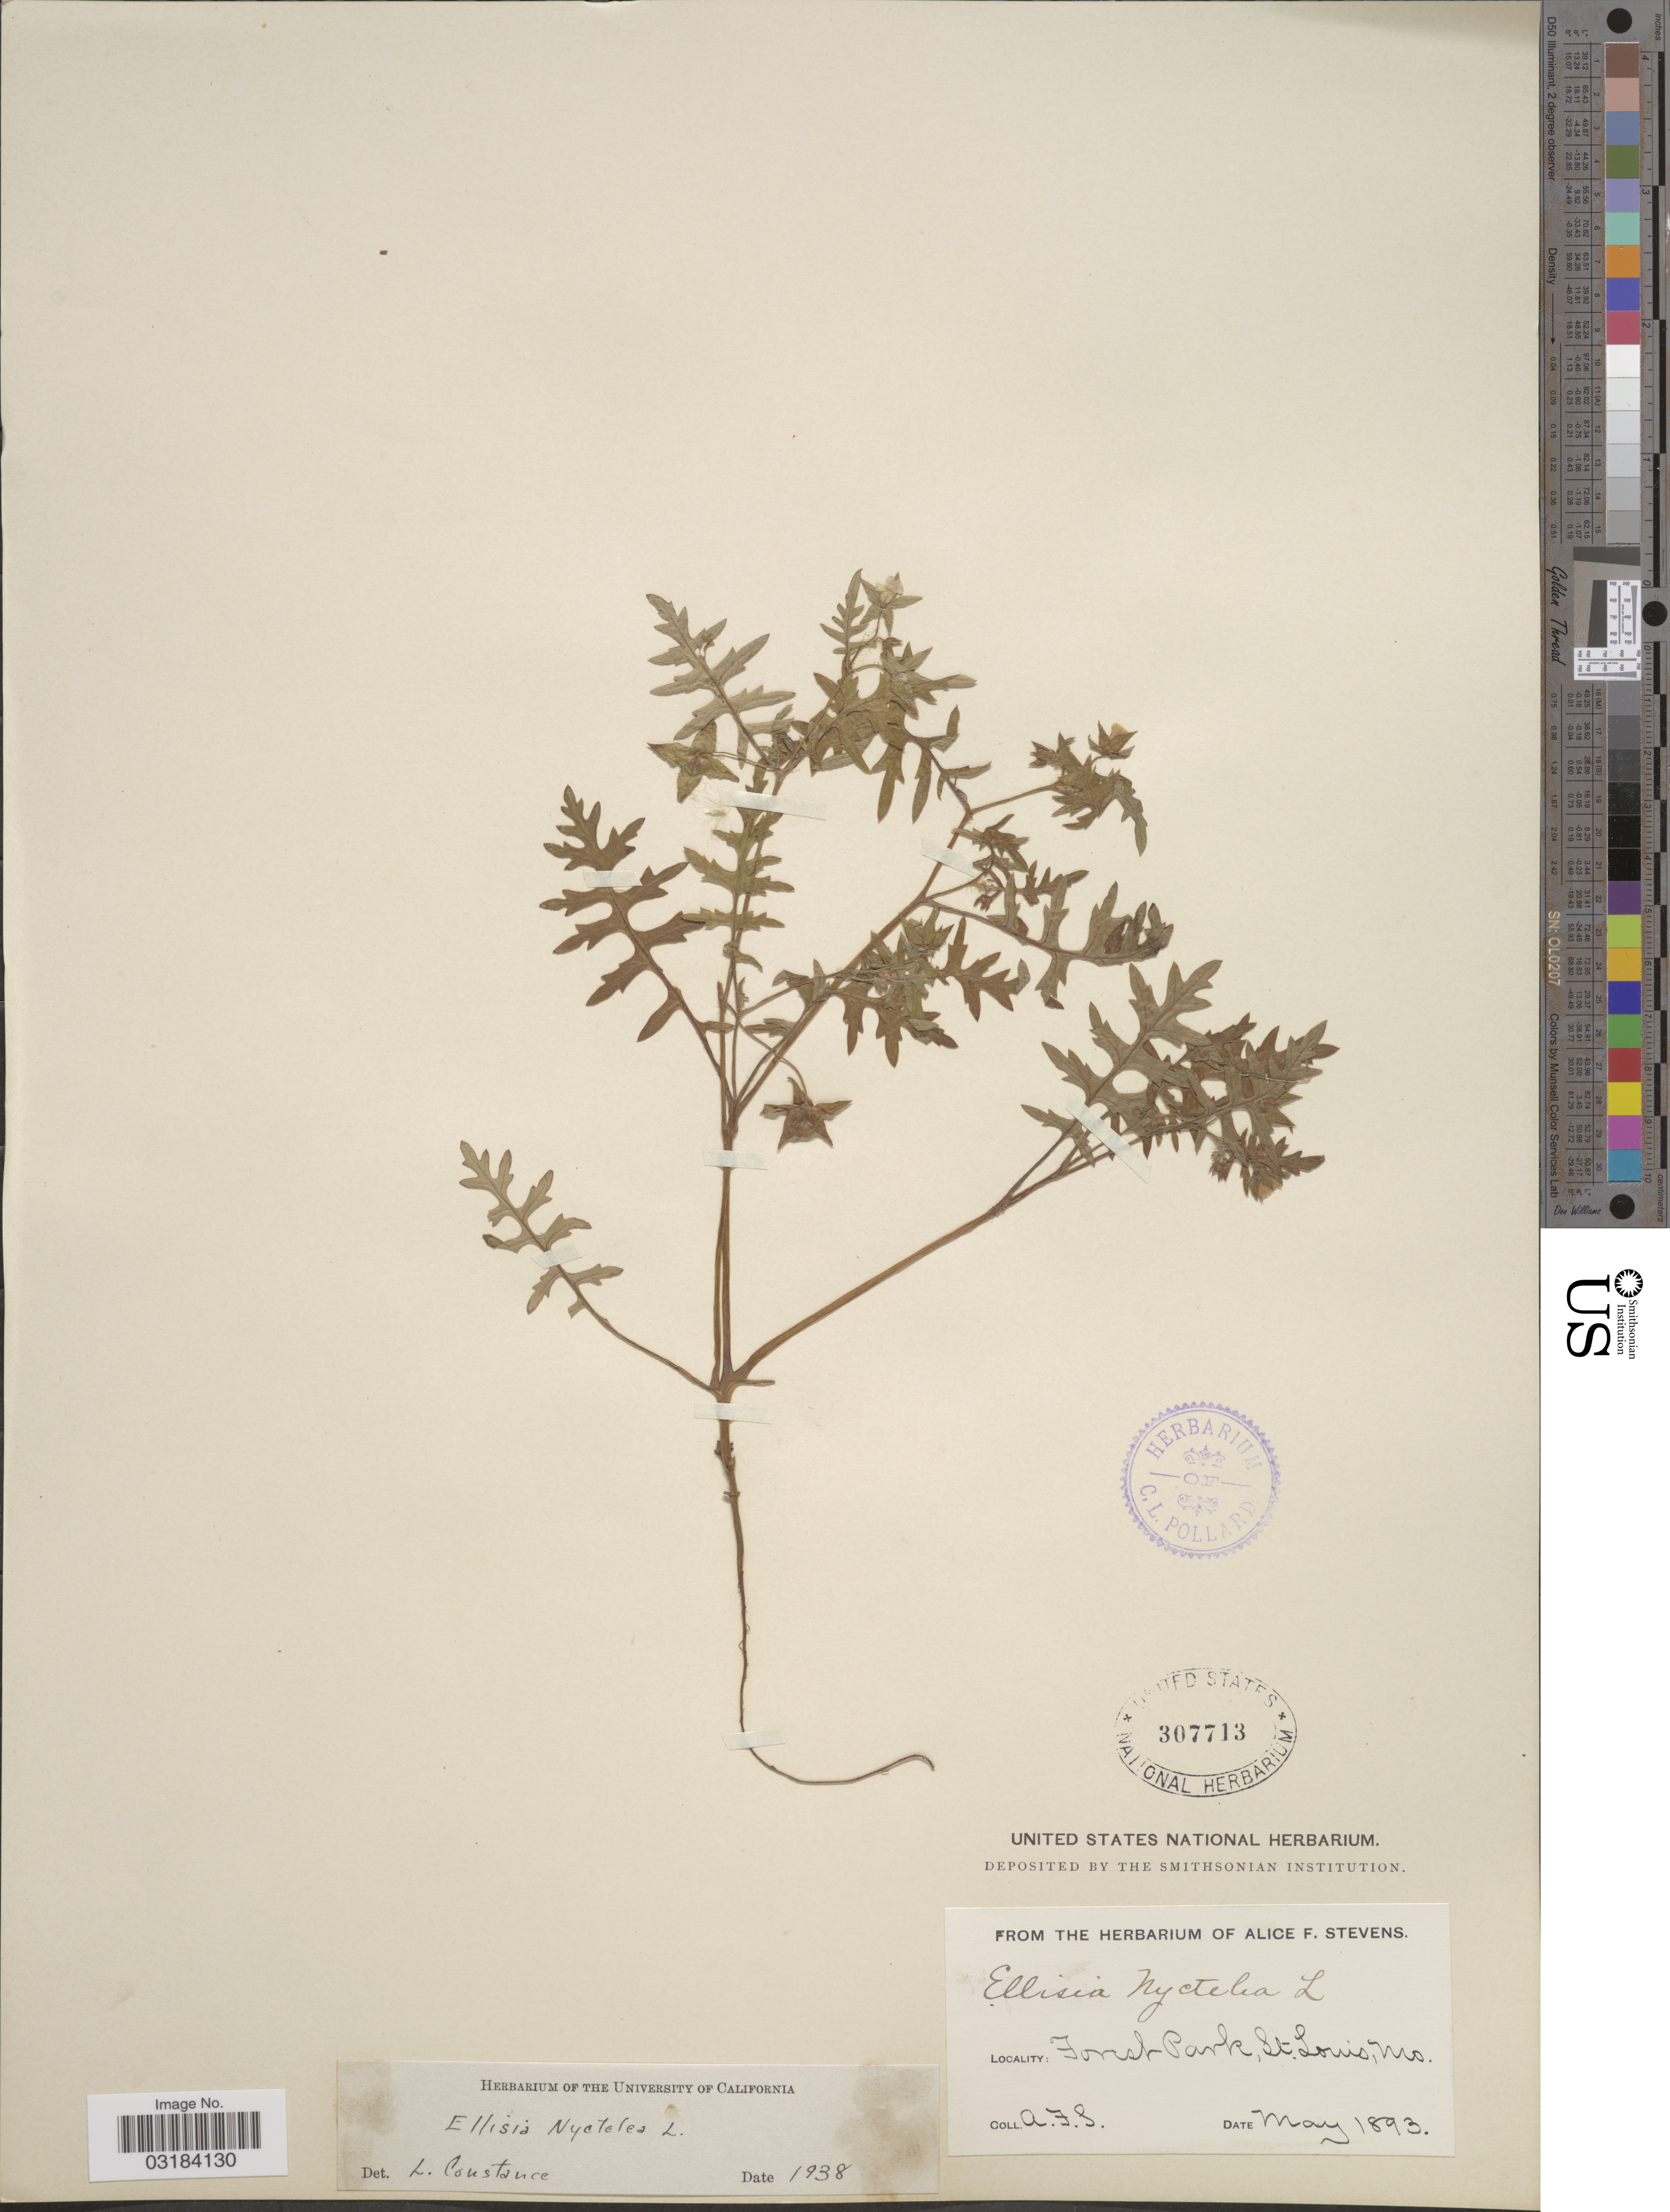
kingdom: Plantae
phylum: Tracheophyta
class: Magnoliopsida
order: Boraginales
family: Hydrophyllaceae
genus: Ellisia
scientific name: Ellisia nyctelea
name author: L.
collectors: A. Stevens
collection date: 1893-05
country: United States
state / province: Missouri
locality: Forest Park, St. Louis.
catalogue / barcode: US 307713